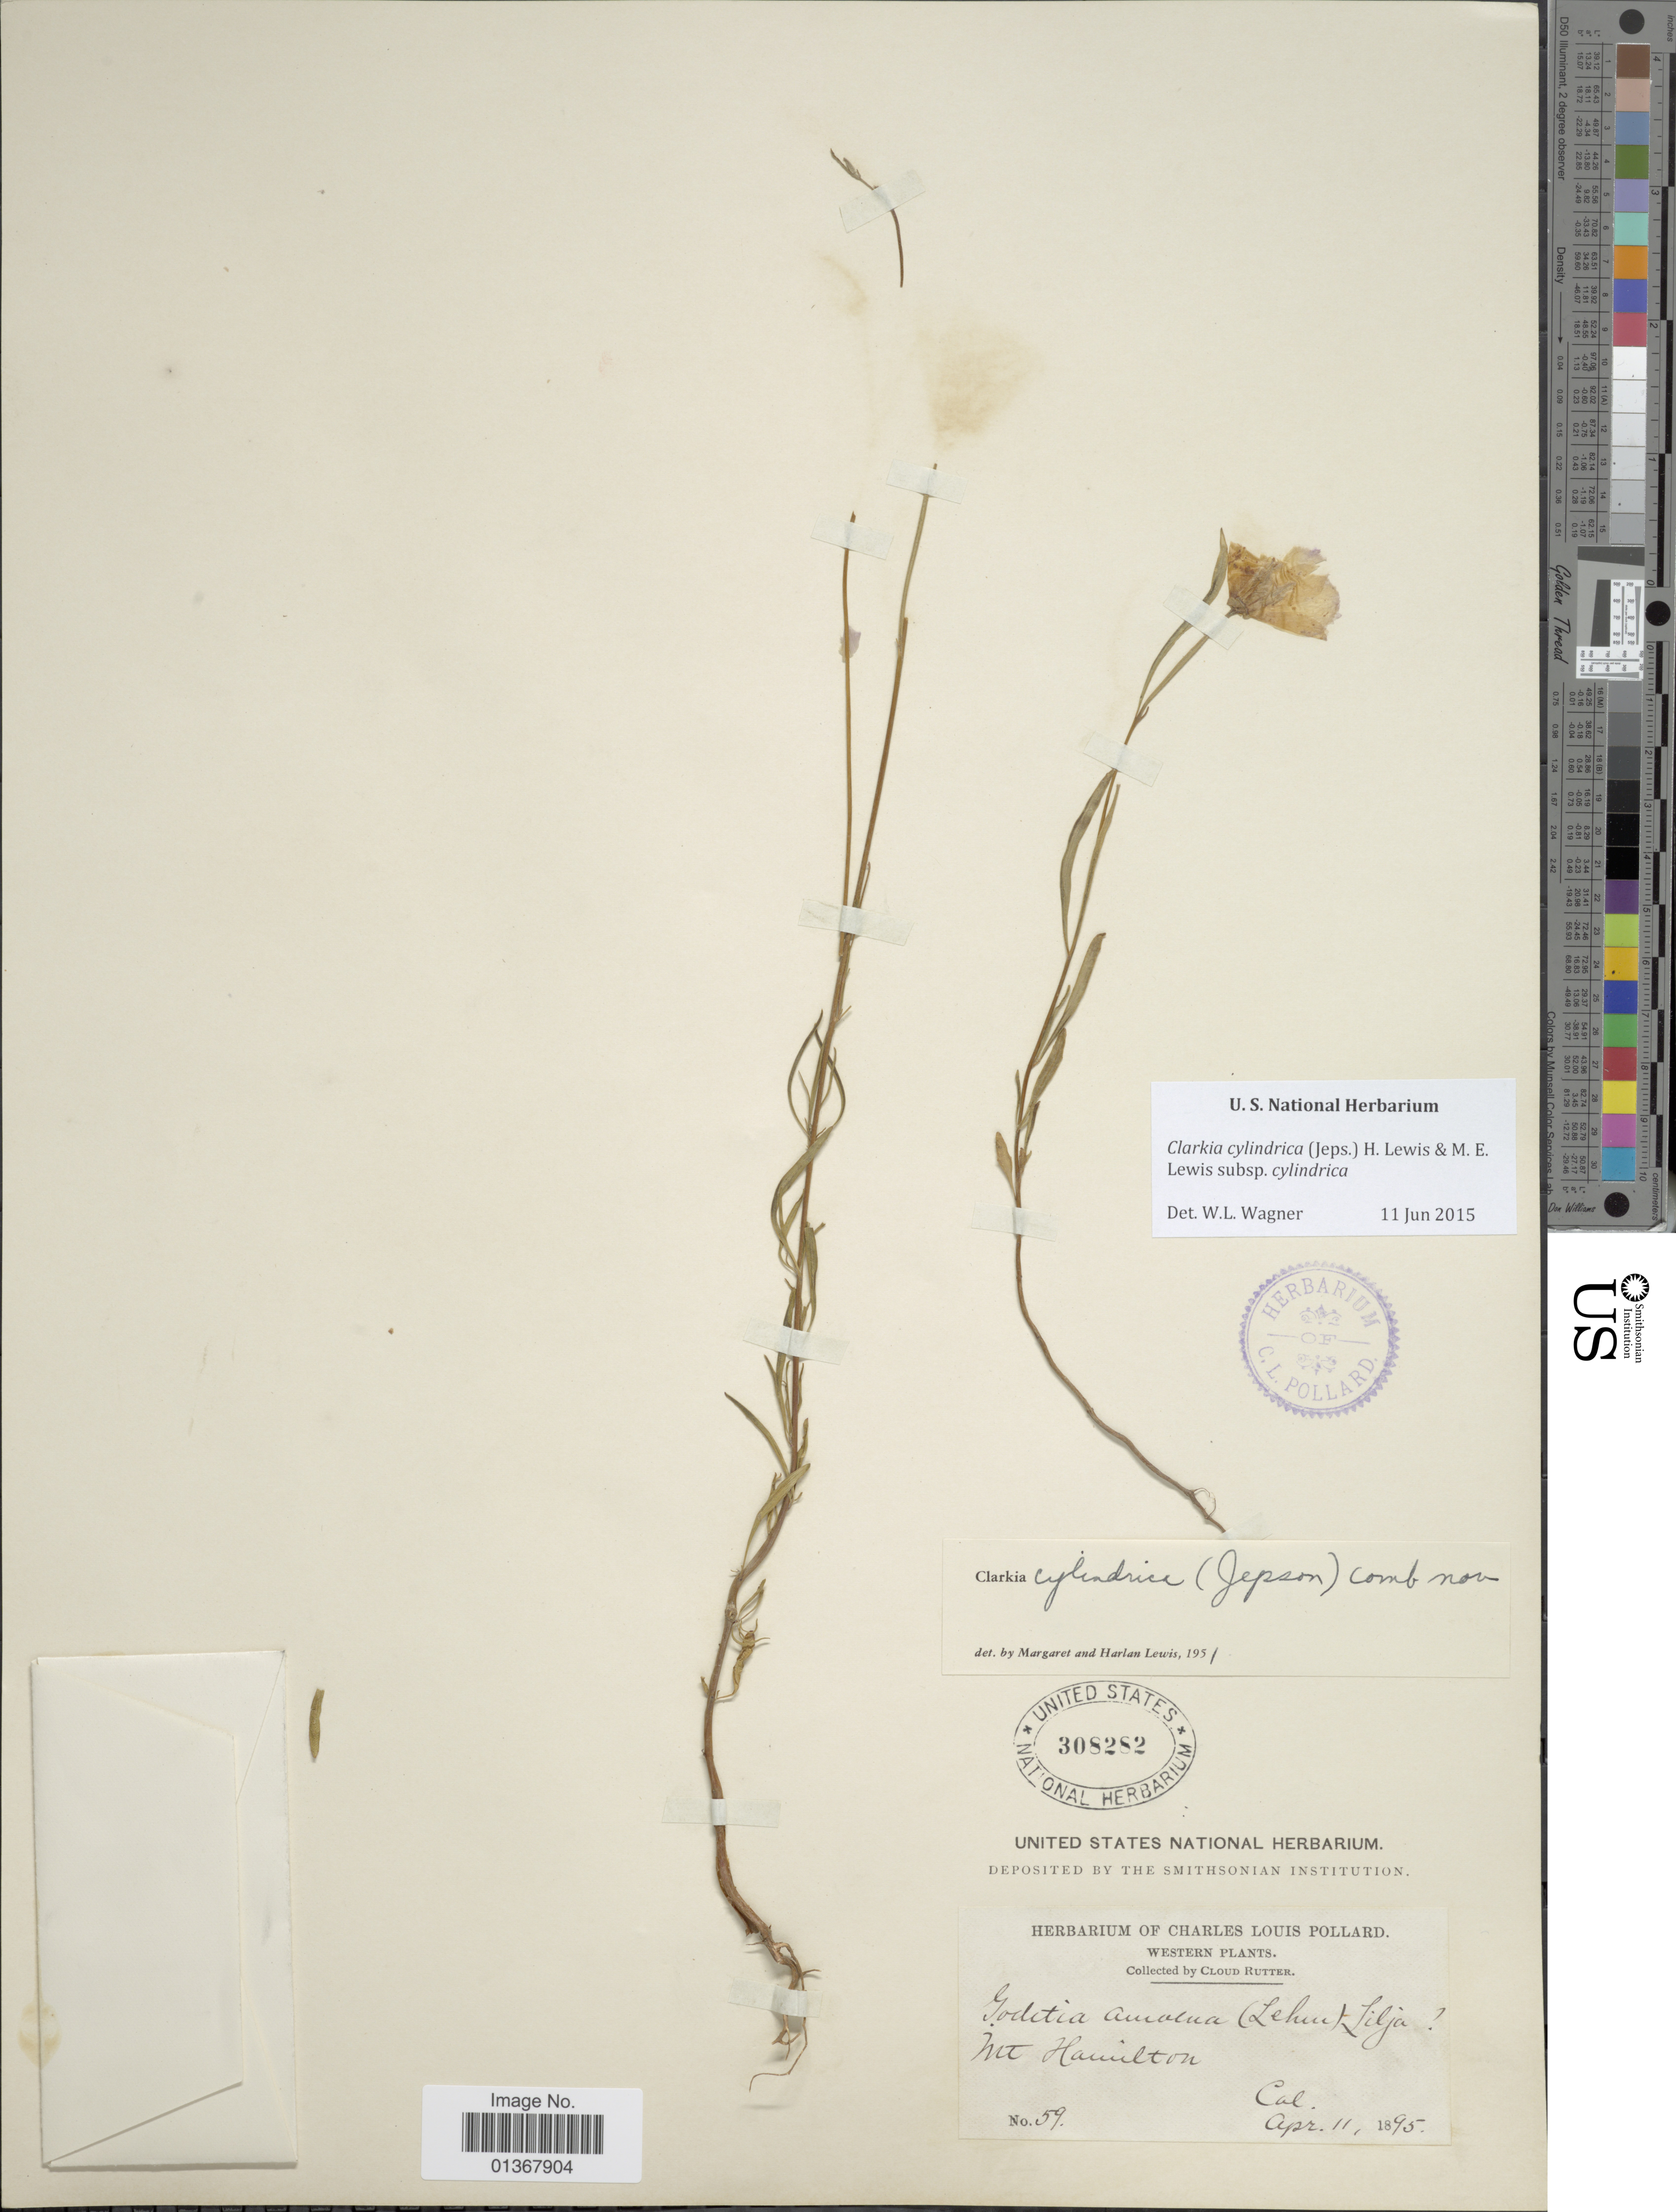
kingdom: Plantae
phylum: Tracheophyta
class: Magnoliopsida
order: Myrtales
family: Onagraceae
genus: Clarkia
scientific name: Clarkia cylindrica subsp. cylindrica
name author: (Jeps.) F. H. Lewis & M.R. Lewis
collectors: C. Rutter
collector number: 59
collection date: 1895-04-11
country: United States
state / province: California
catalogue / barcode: US 308282